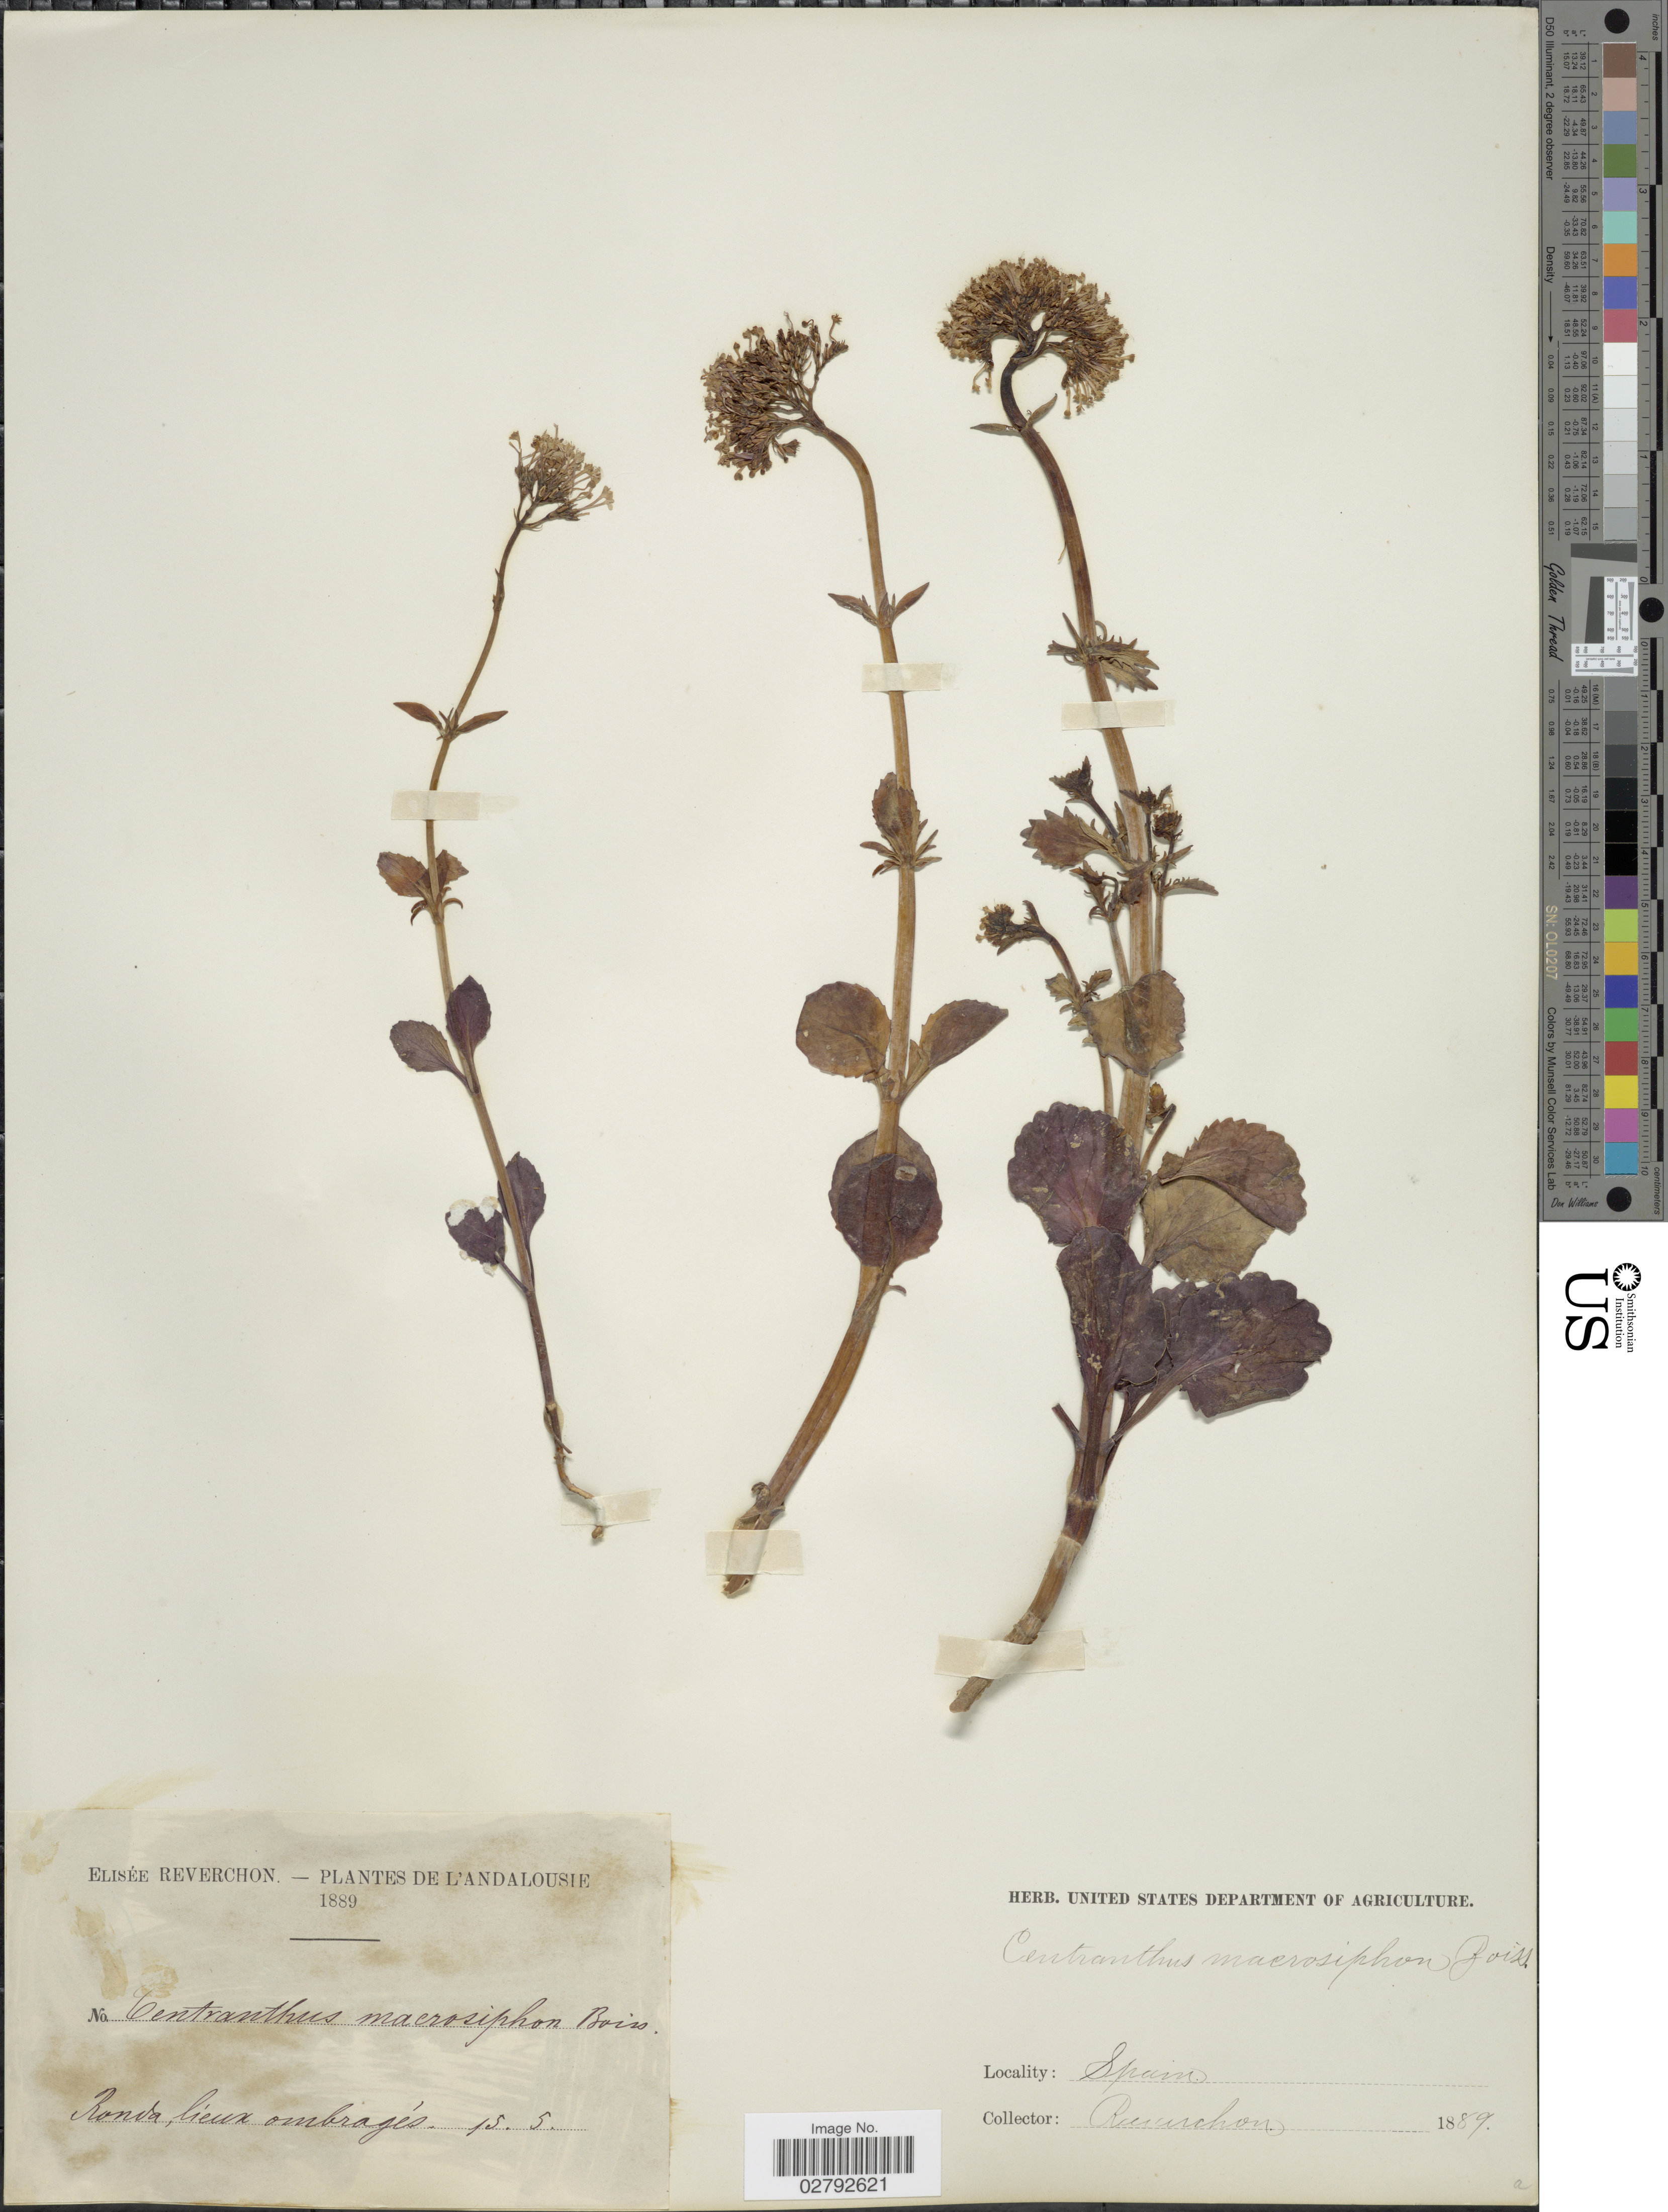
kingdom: Plantae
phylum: Tracheophyta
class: Magnoliopsida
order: Dipsacales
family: Caprifoliaceae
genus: Centranthus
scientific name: Centranthus macrosiphon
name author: Boiss.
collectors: E. Reverchon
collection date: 1889-05-15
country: Spain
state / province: Andalucía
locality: L'Andalousie. Ronda, lieux ombragés.